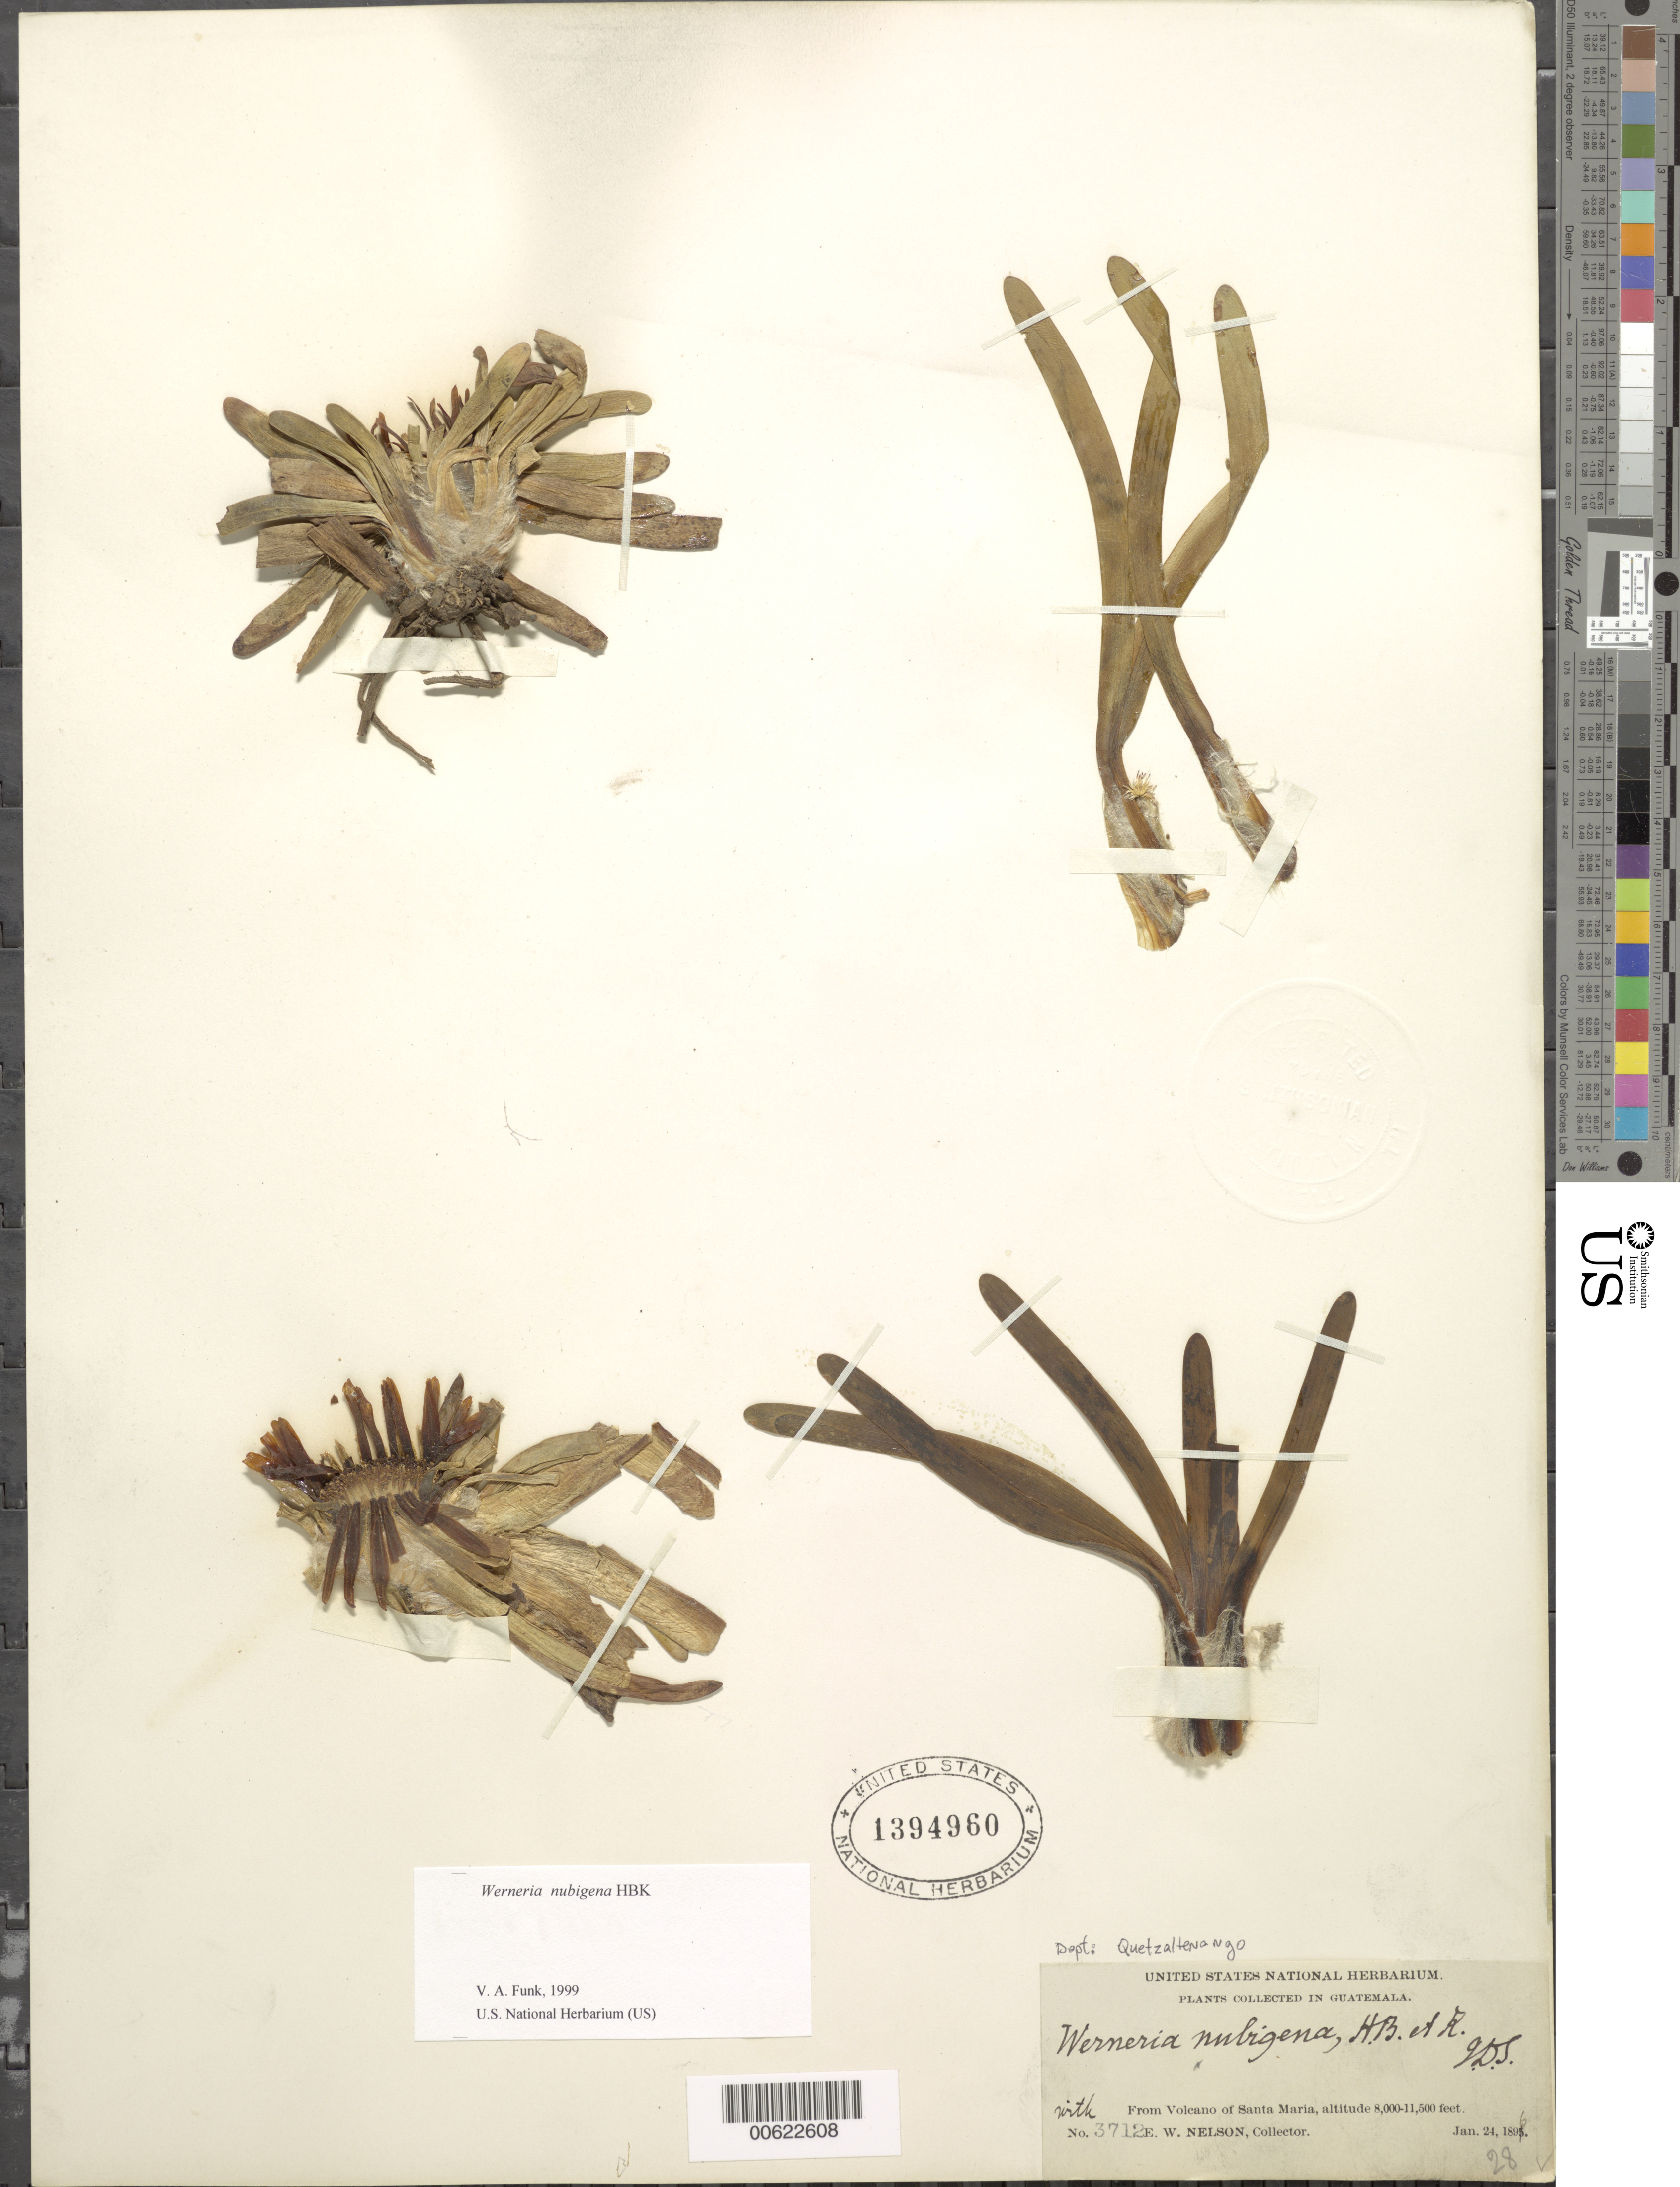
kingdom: Plantae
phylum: Tracheophyta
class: Magnoliopsida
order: Asterales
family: Asteraceae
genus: Werneria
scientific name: Werneria nubigena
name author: Kunth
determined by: Funk, Vicki A., (BOT), Smithsonian Institution - National Museum of Natural History (UNITED STATES)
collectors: E. W. Nelson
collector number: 3712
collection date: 1896-01-24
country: Guatemala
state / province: Quetzaltenango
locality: Volcano of Santa Maria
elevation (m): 2438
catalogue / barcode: US 1394960